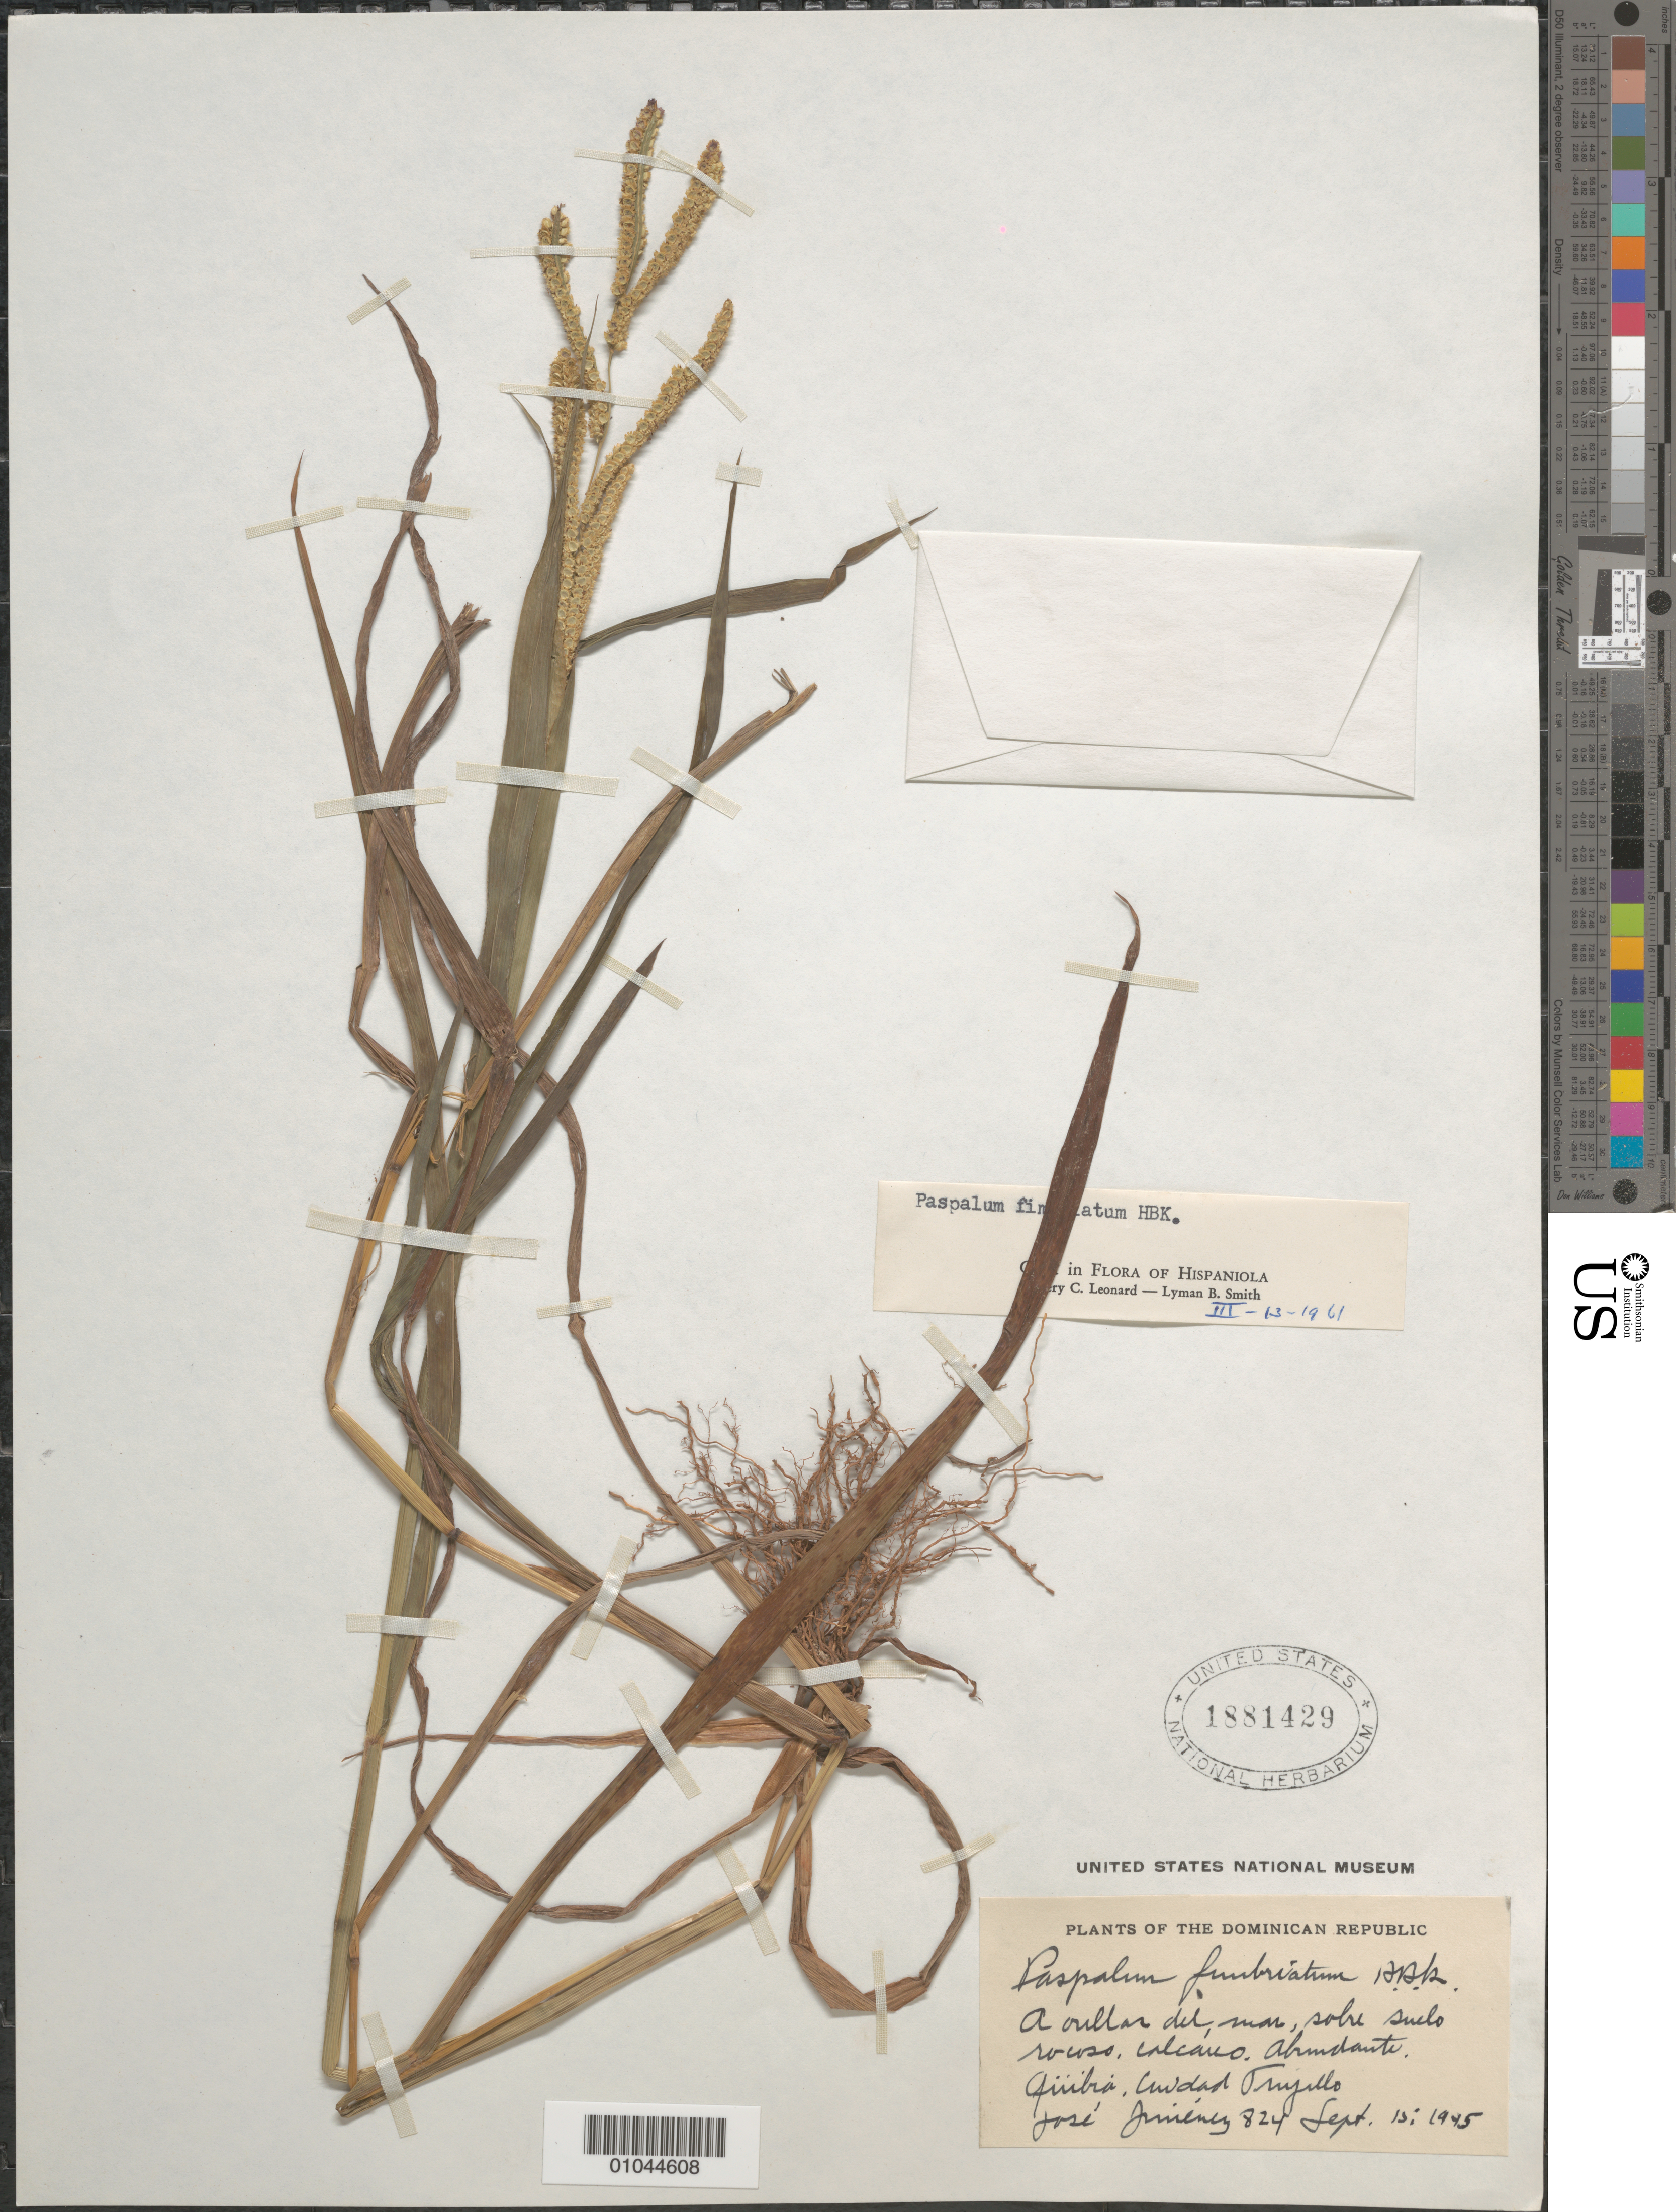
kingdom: Plantae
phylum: Tracheophyta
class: Liliopsida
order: Poales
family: Poaceae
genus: Paspalum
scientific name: Paspalum fimbriatum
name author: Kunth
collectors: J. J. Jiménez Almonte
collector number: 824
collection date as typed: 15 Sep 1945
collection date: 1945-09-15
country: Dominican Republic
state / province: Distrito Nacional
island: Hispaniola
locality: Ciduad Trujillo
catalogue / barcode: US 1881429